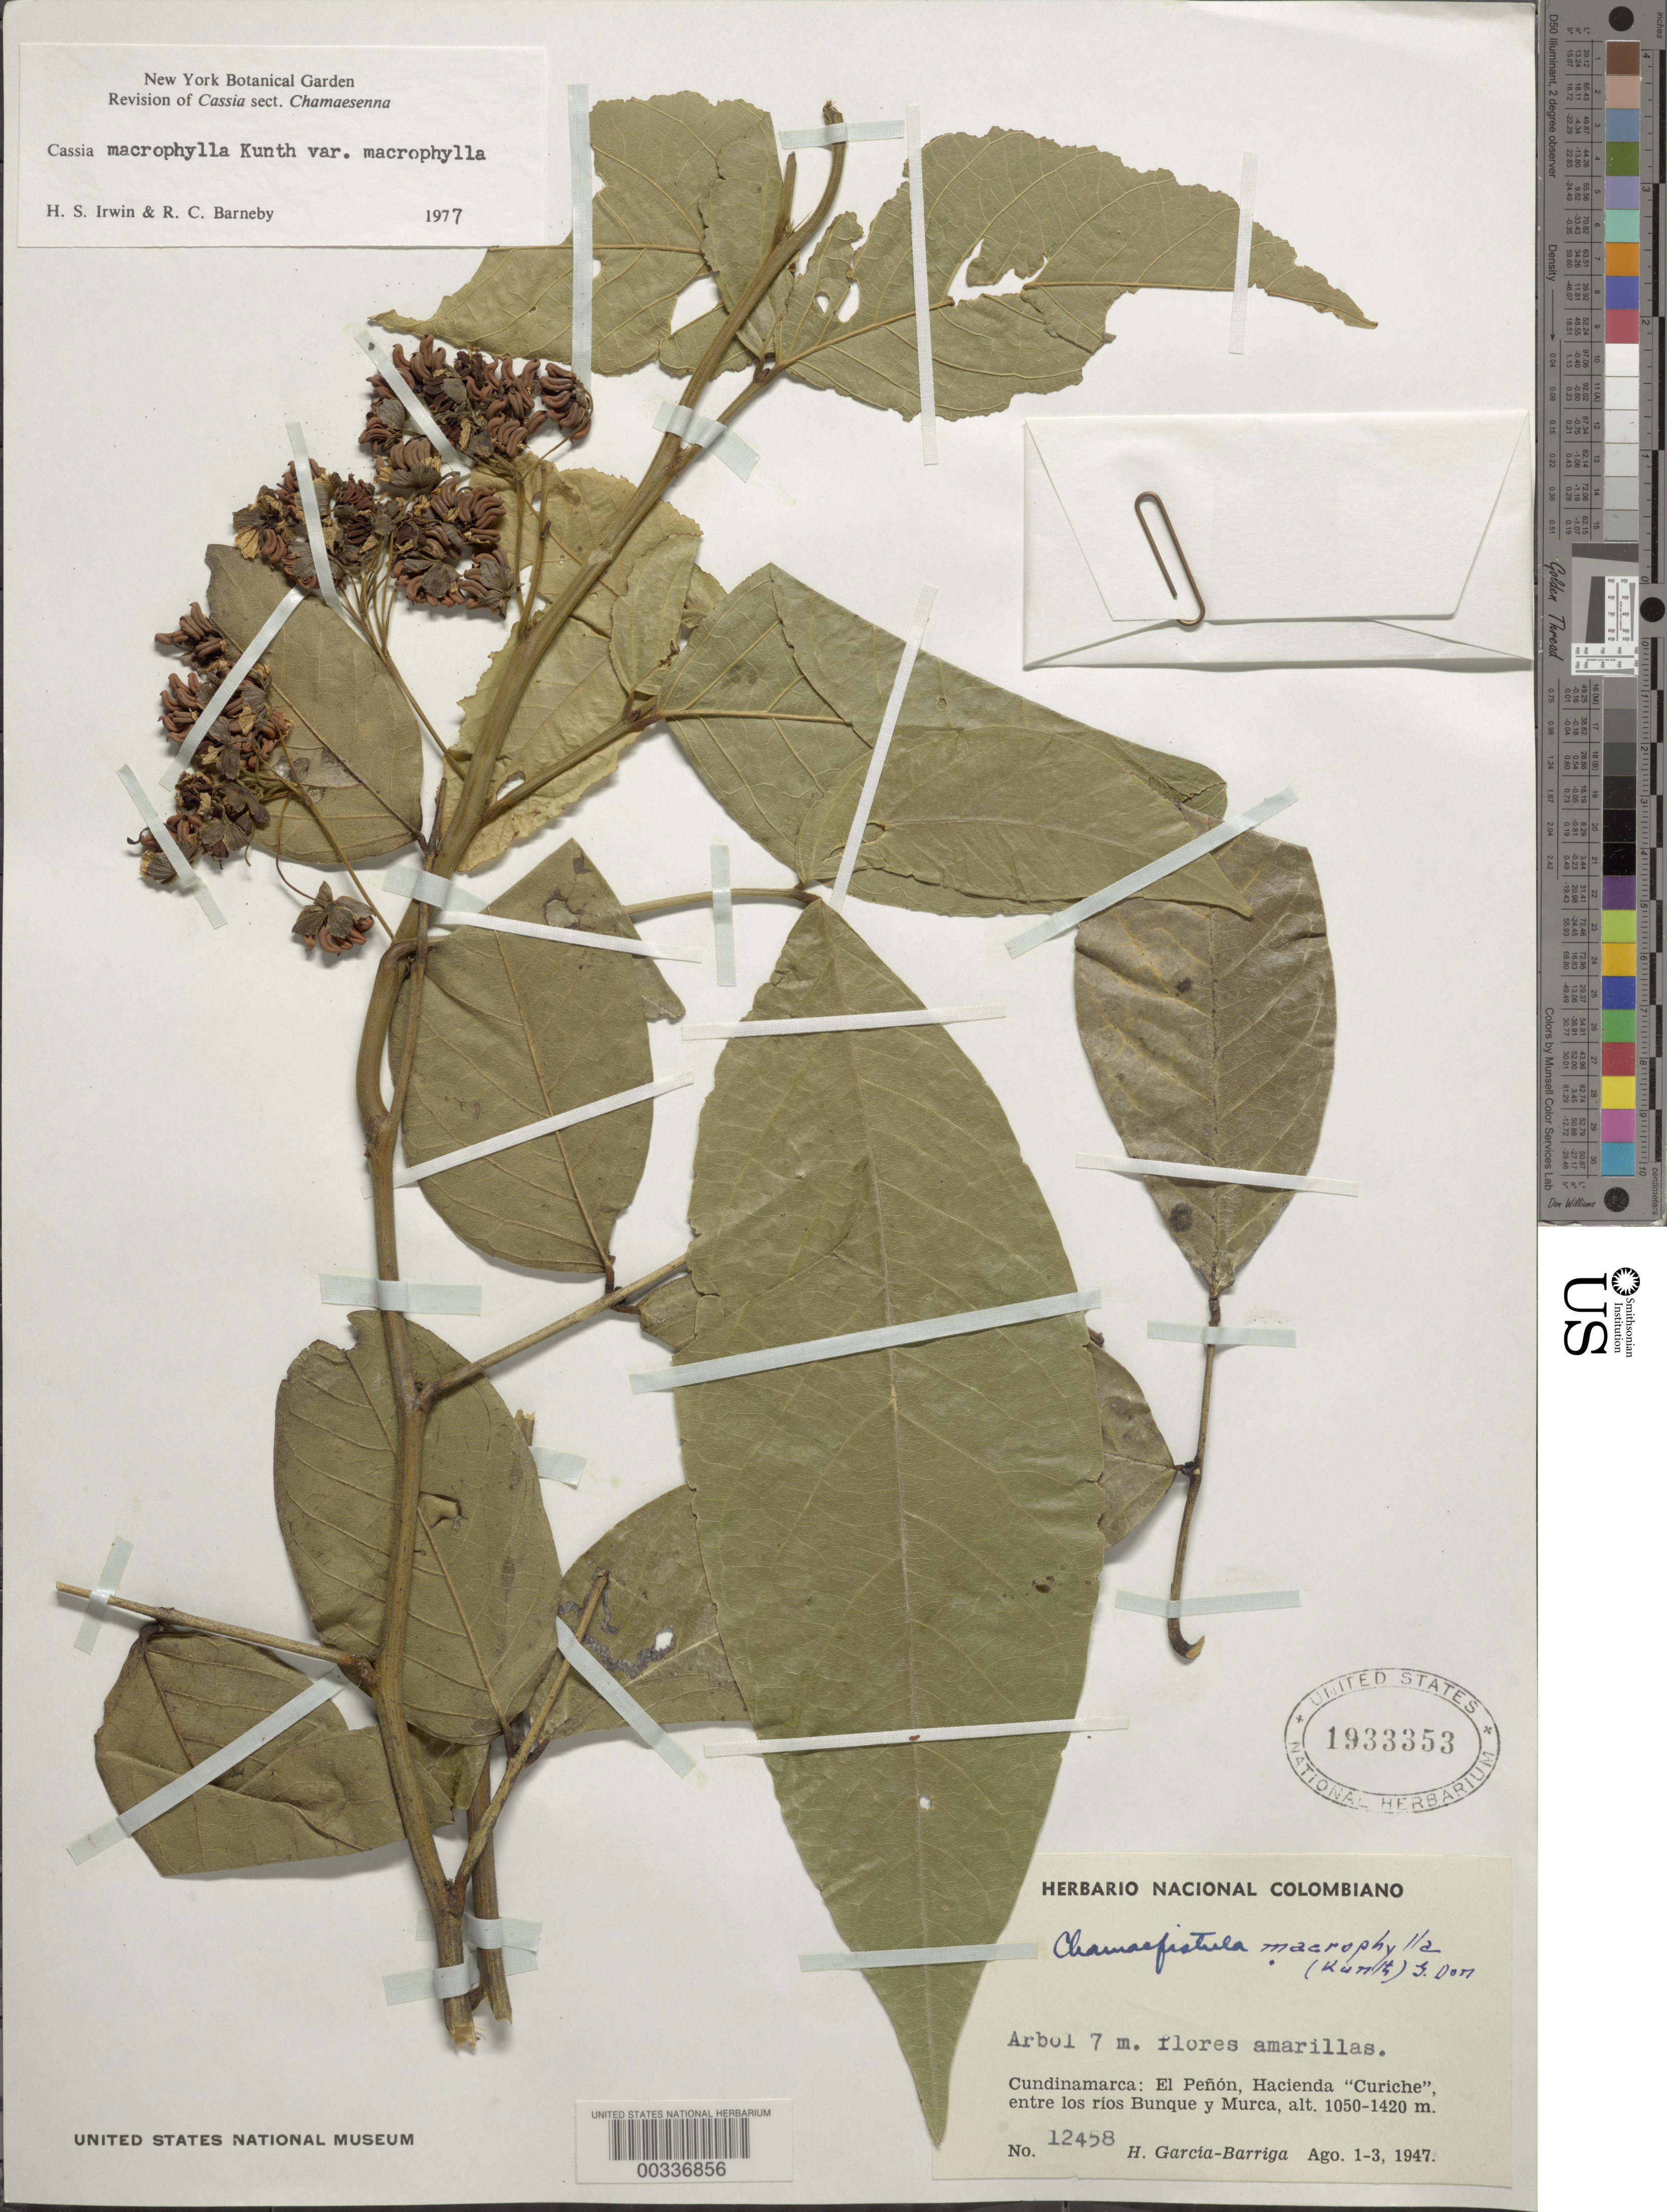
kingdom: Plantae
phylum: Tracheophyta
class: Magnoliopsida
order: Fabales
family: Fabaceae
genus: Senna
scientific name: Senna macrophylla var. macrophylla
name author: (Kunth) H.S. Irwin & Barneby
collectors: H. García Barriga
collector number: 12458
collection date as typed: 01 Aug 1947 to 03 Aug 1947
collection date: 1947-08-01/1947-08-03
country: Colombia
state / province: Cundinamarca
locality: El Penon, Hacienda "Curiche" between the Rios Bunque and Murca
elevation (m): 1050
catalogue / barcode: US 1933353